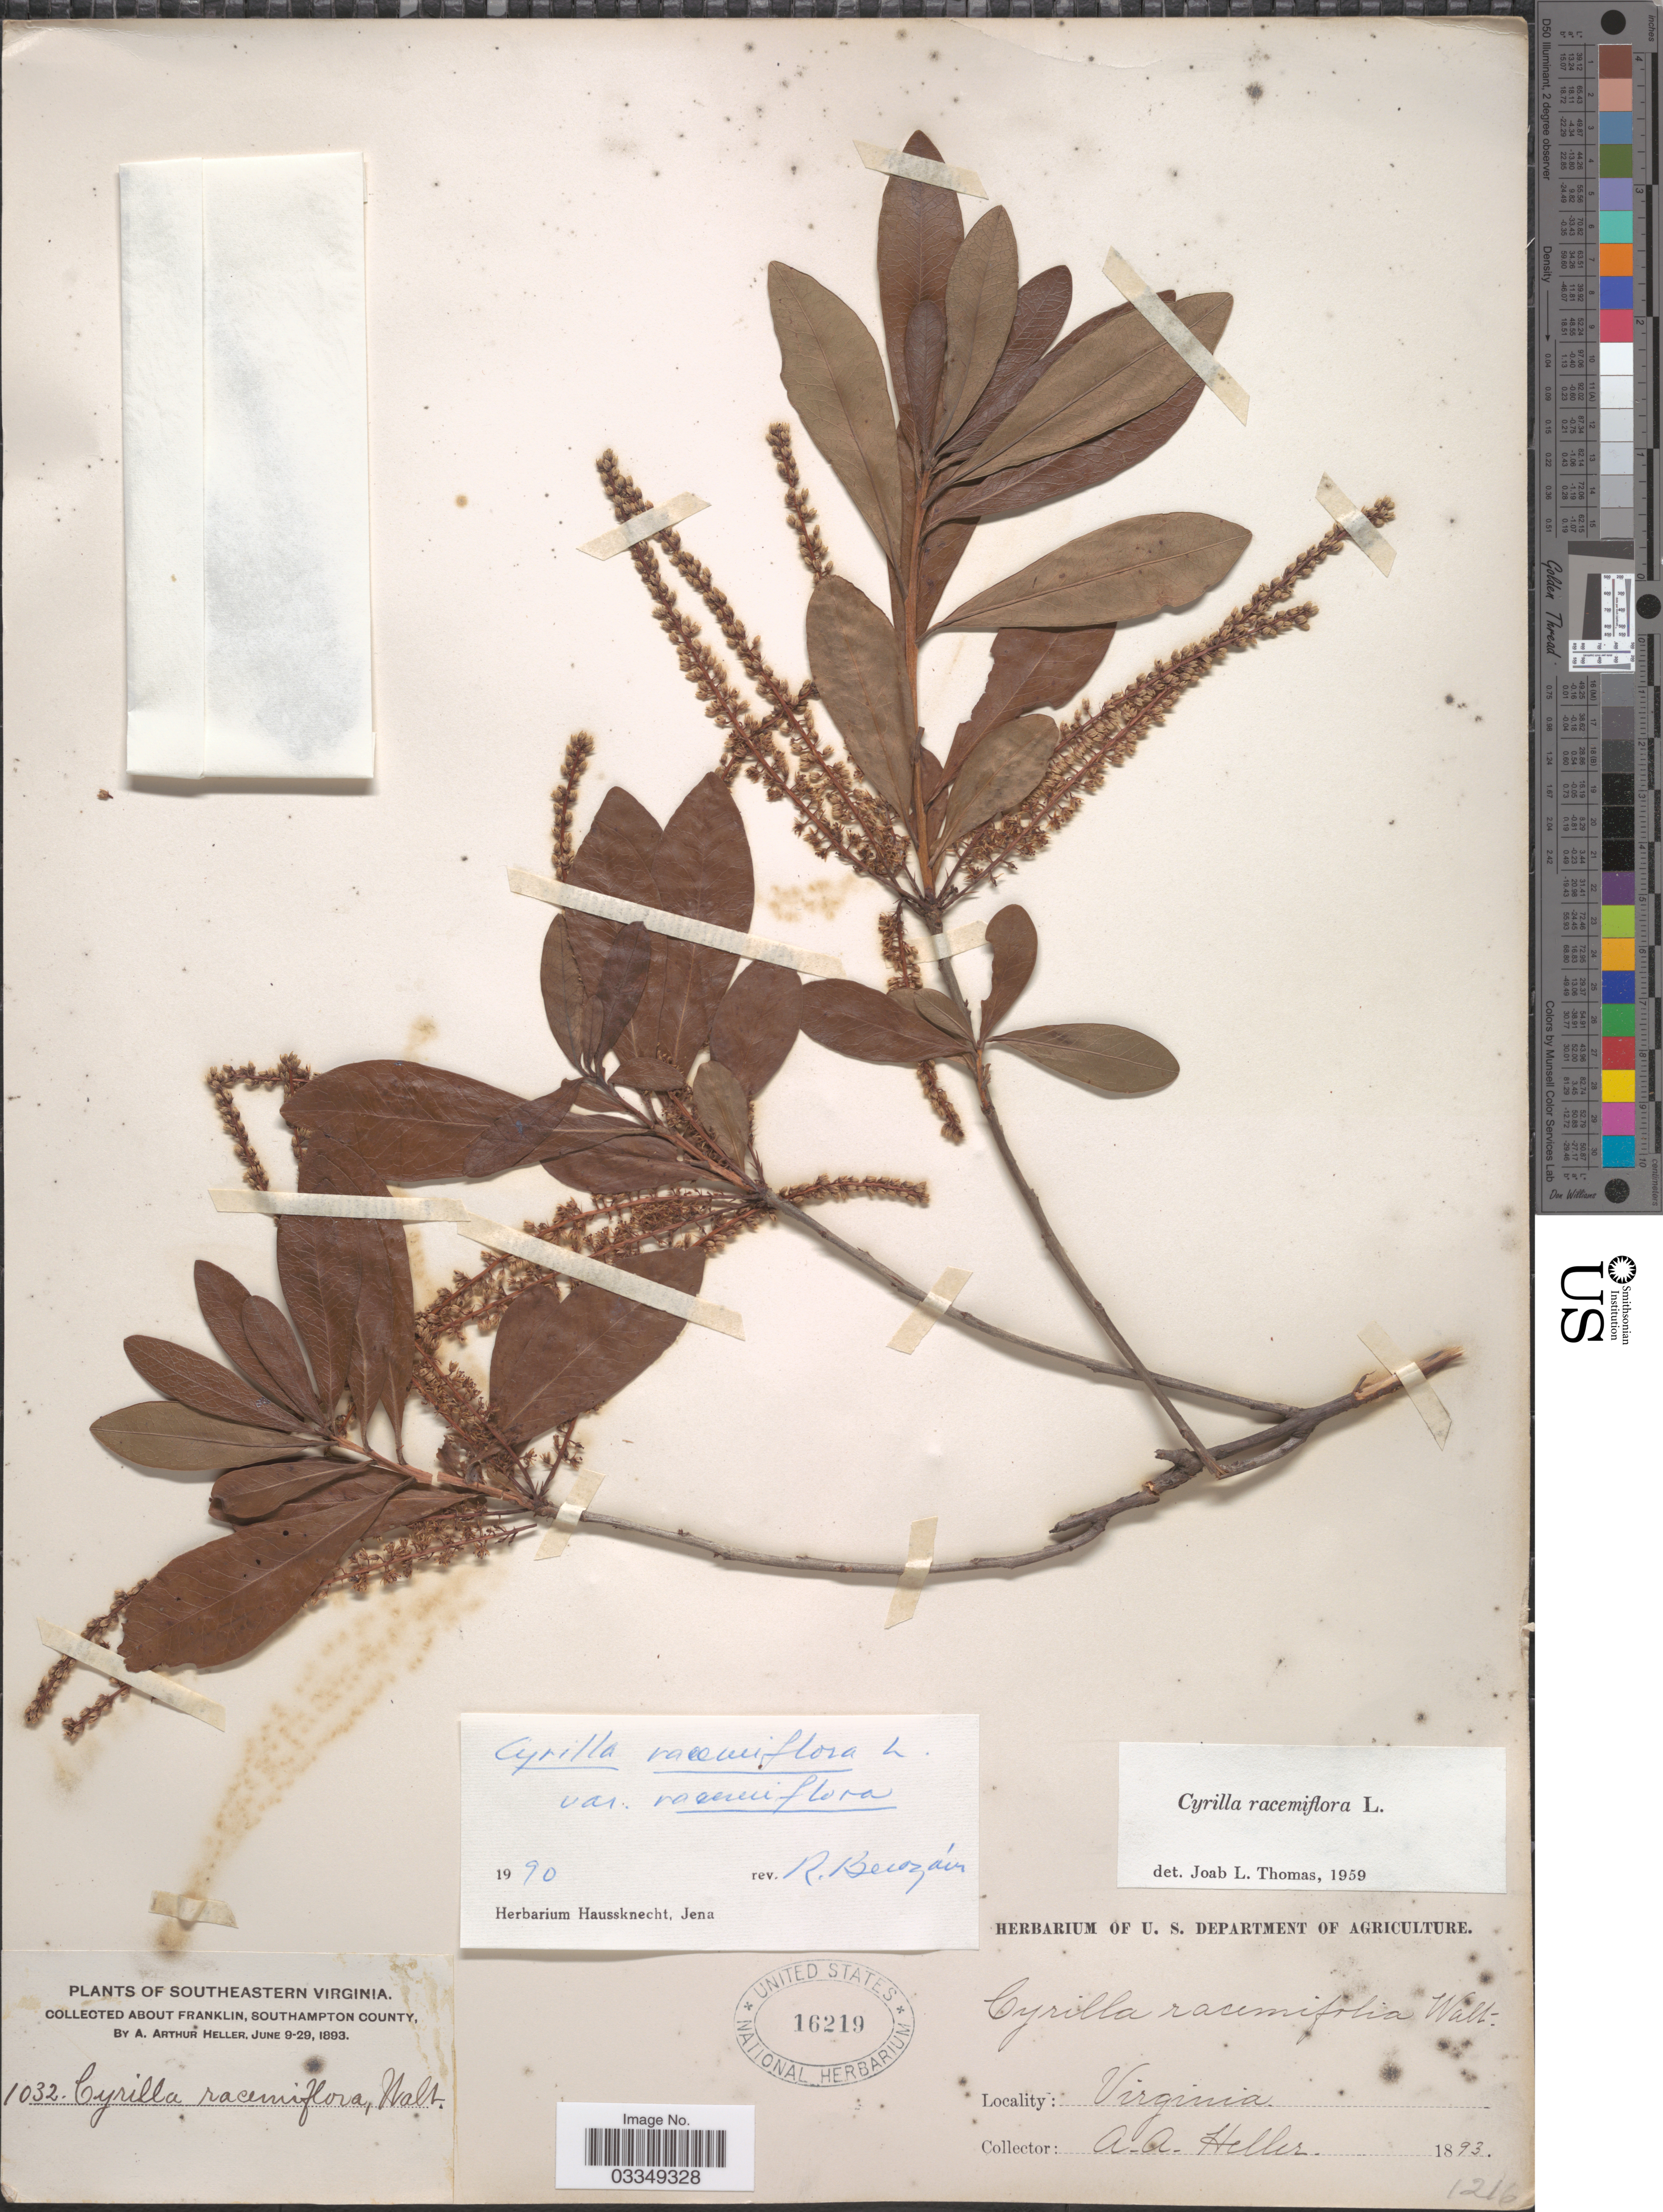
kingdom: Plantae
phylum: Tracheophyta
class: Magnoliopsida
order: Ericales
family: Cyrillaceae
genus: Cyrilla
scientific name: Cyrilla racemiflora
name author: L.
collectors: A. A. Heller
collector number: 1032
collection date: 1893-06-09/1893-06-29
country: United States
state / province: Virginia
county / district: Southampton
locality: Southeastern Virginia. About Franklin, Southampton County.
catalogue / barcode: US 16219